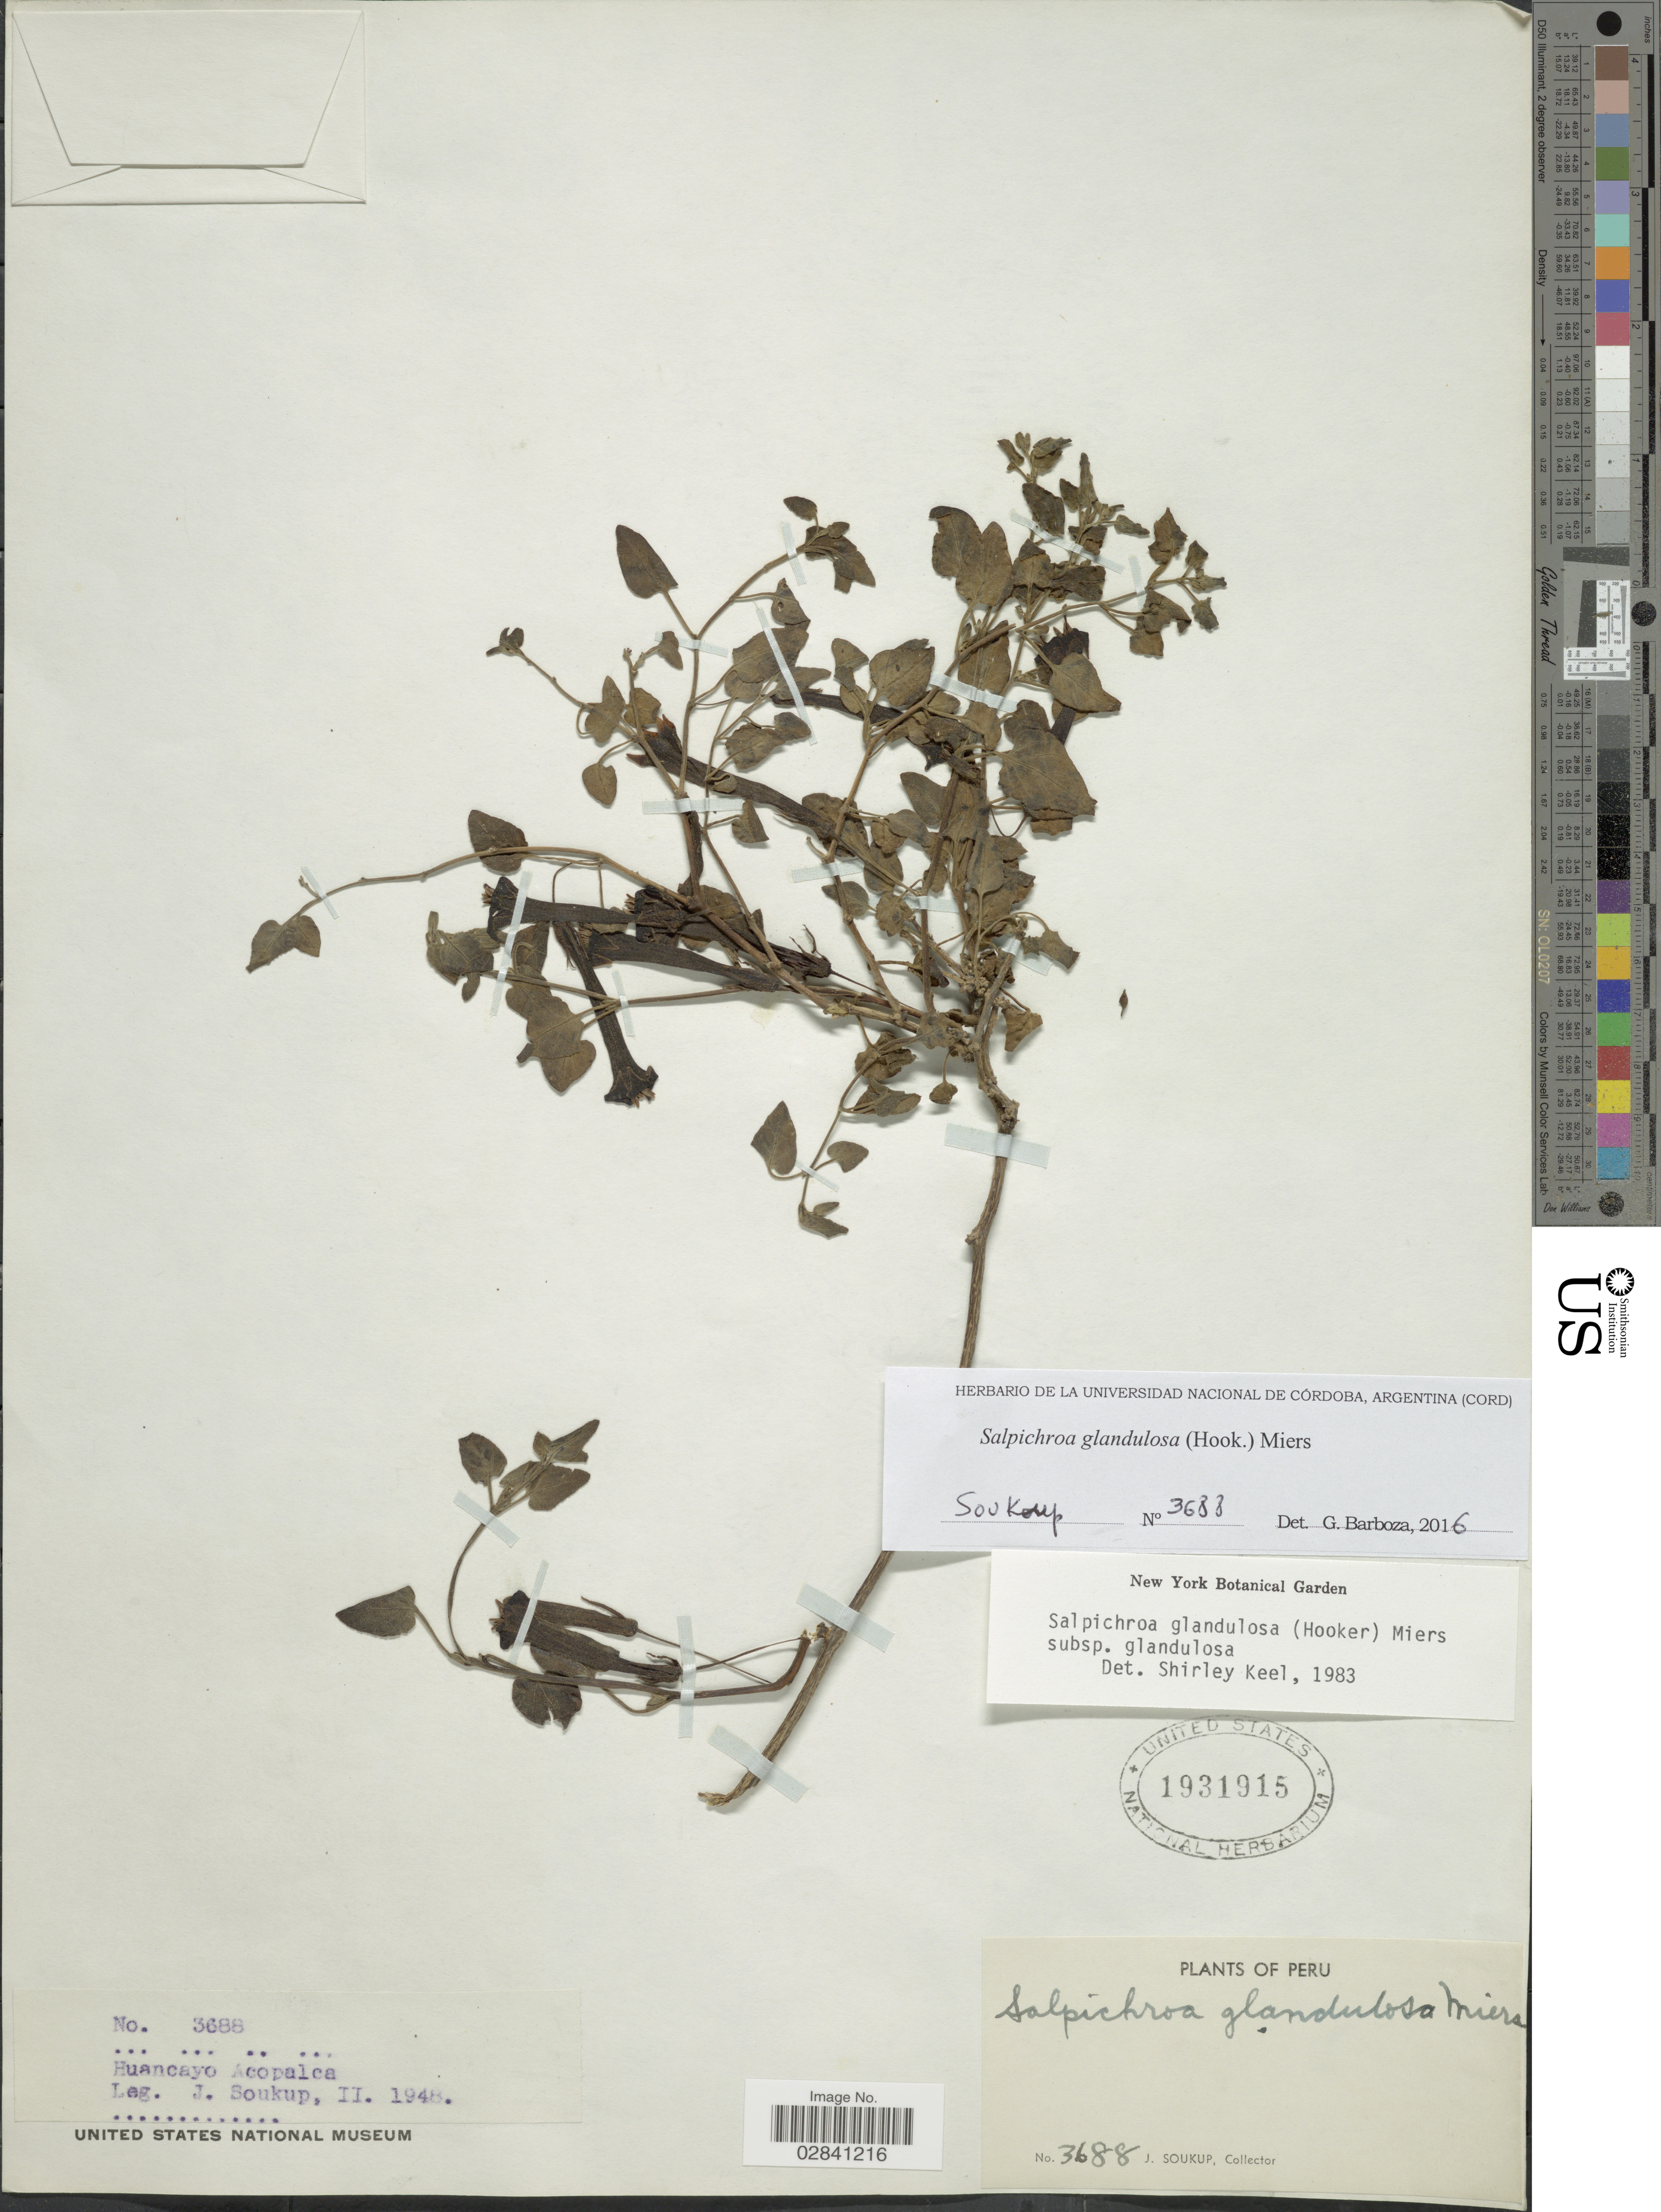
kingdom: Plantae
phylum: Tracheophyta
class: Magnoliopsida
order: Solanales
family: Solanaceae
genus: Salpichroa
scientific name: Salpichroa glandulosa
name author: (Hook.) Miers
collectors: J. Soukup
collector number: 3688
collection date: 1948-02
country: Peru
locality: Huancayo Acopalca.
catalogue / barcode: US 1931915